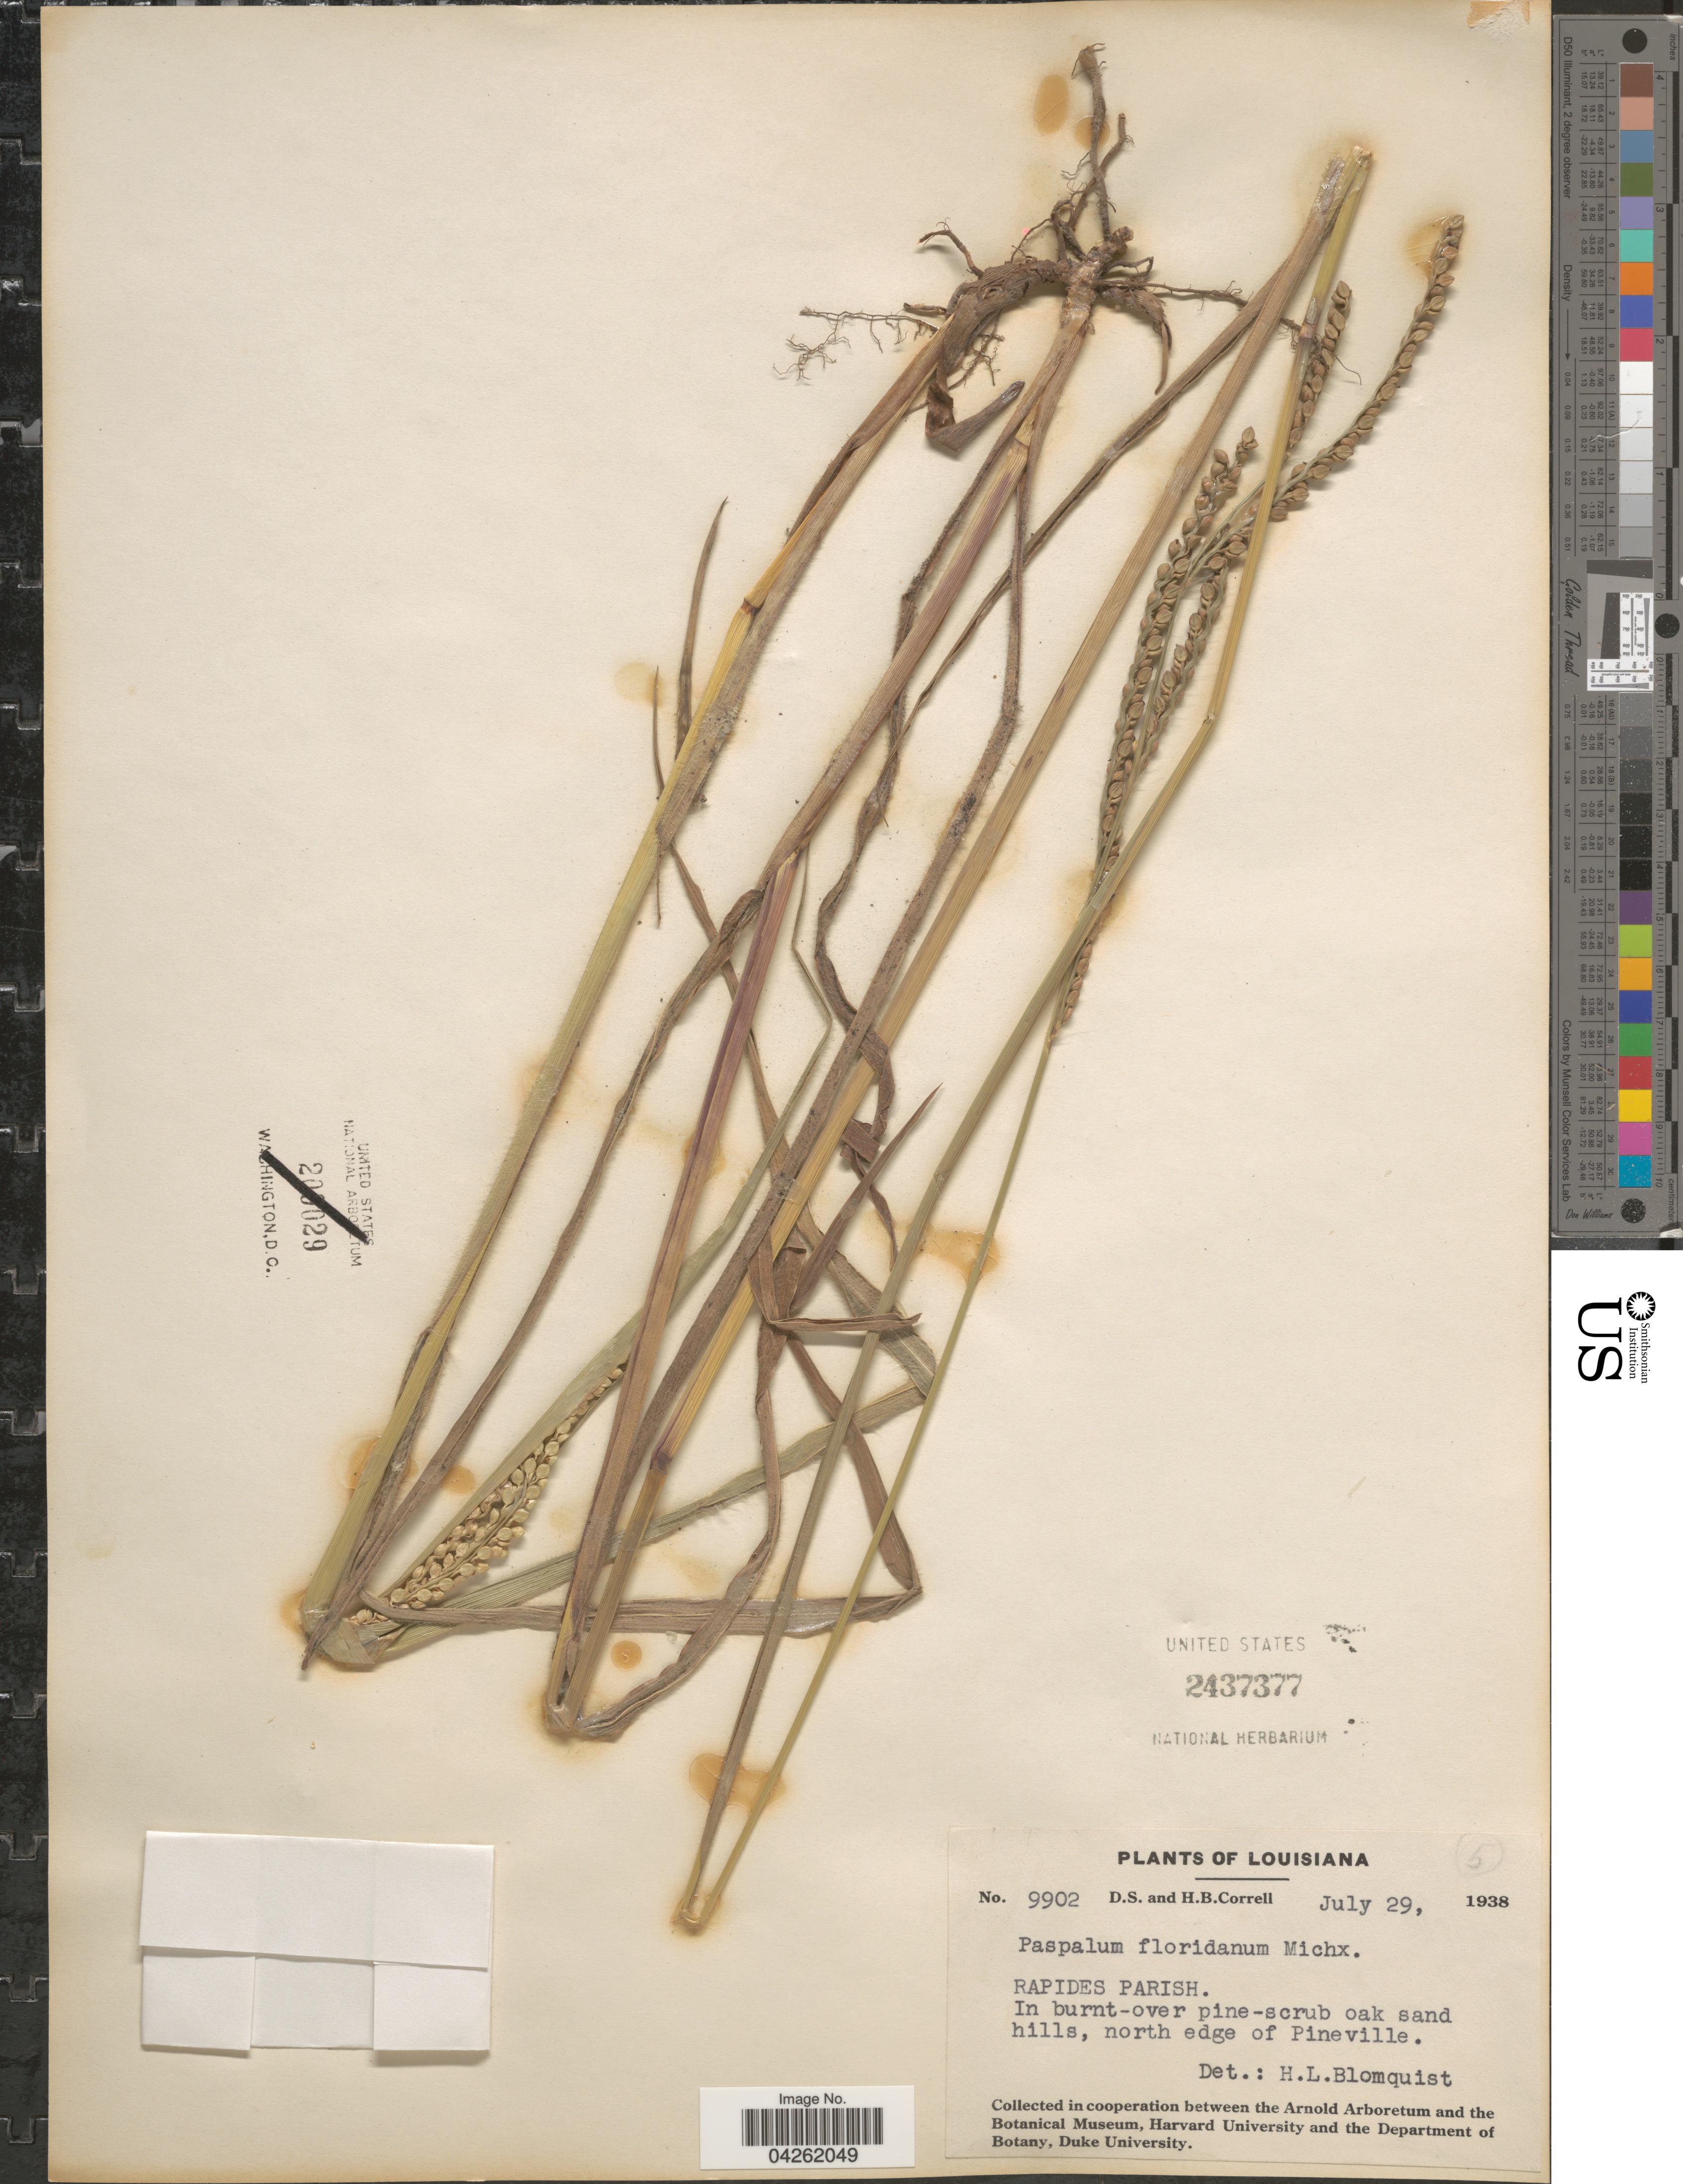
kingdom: Plantae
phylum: Tracheophyta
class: Liliopsida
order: Poales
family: Poaceae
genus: Paspalum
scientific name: Paspalum floridanum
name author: Michx.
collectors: D. S. Correll & H. Correll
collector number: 9902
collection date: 1938-07-29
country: United States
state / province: Louisiana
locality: Rapides Parish. In burnt-over pine-scrub oak sand hills, north edge of Pineville.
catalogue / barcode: US 2437377